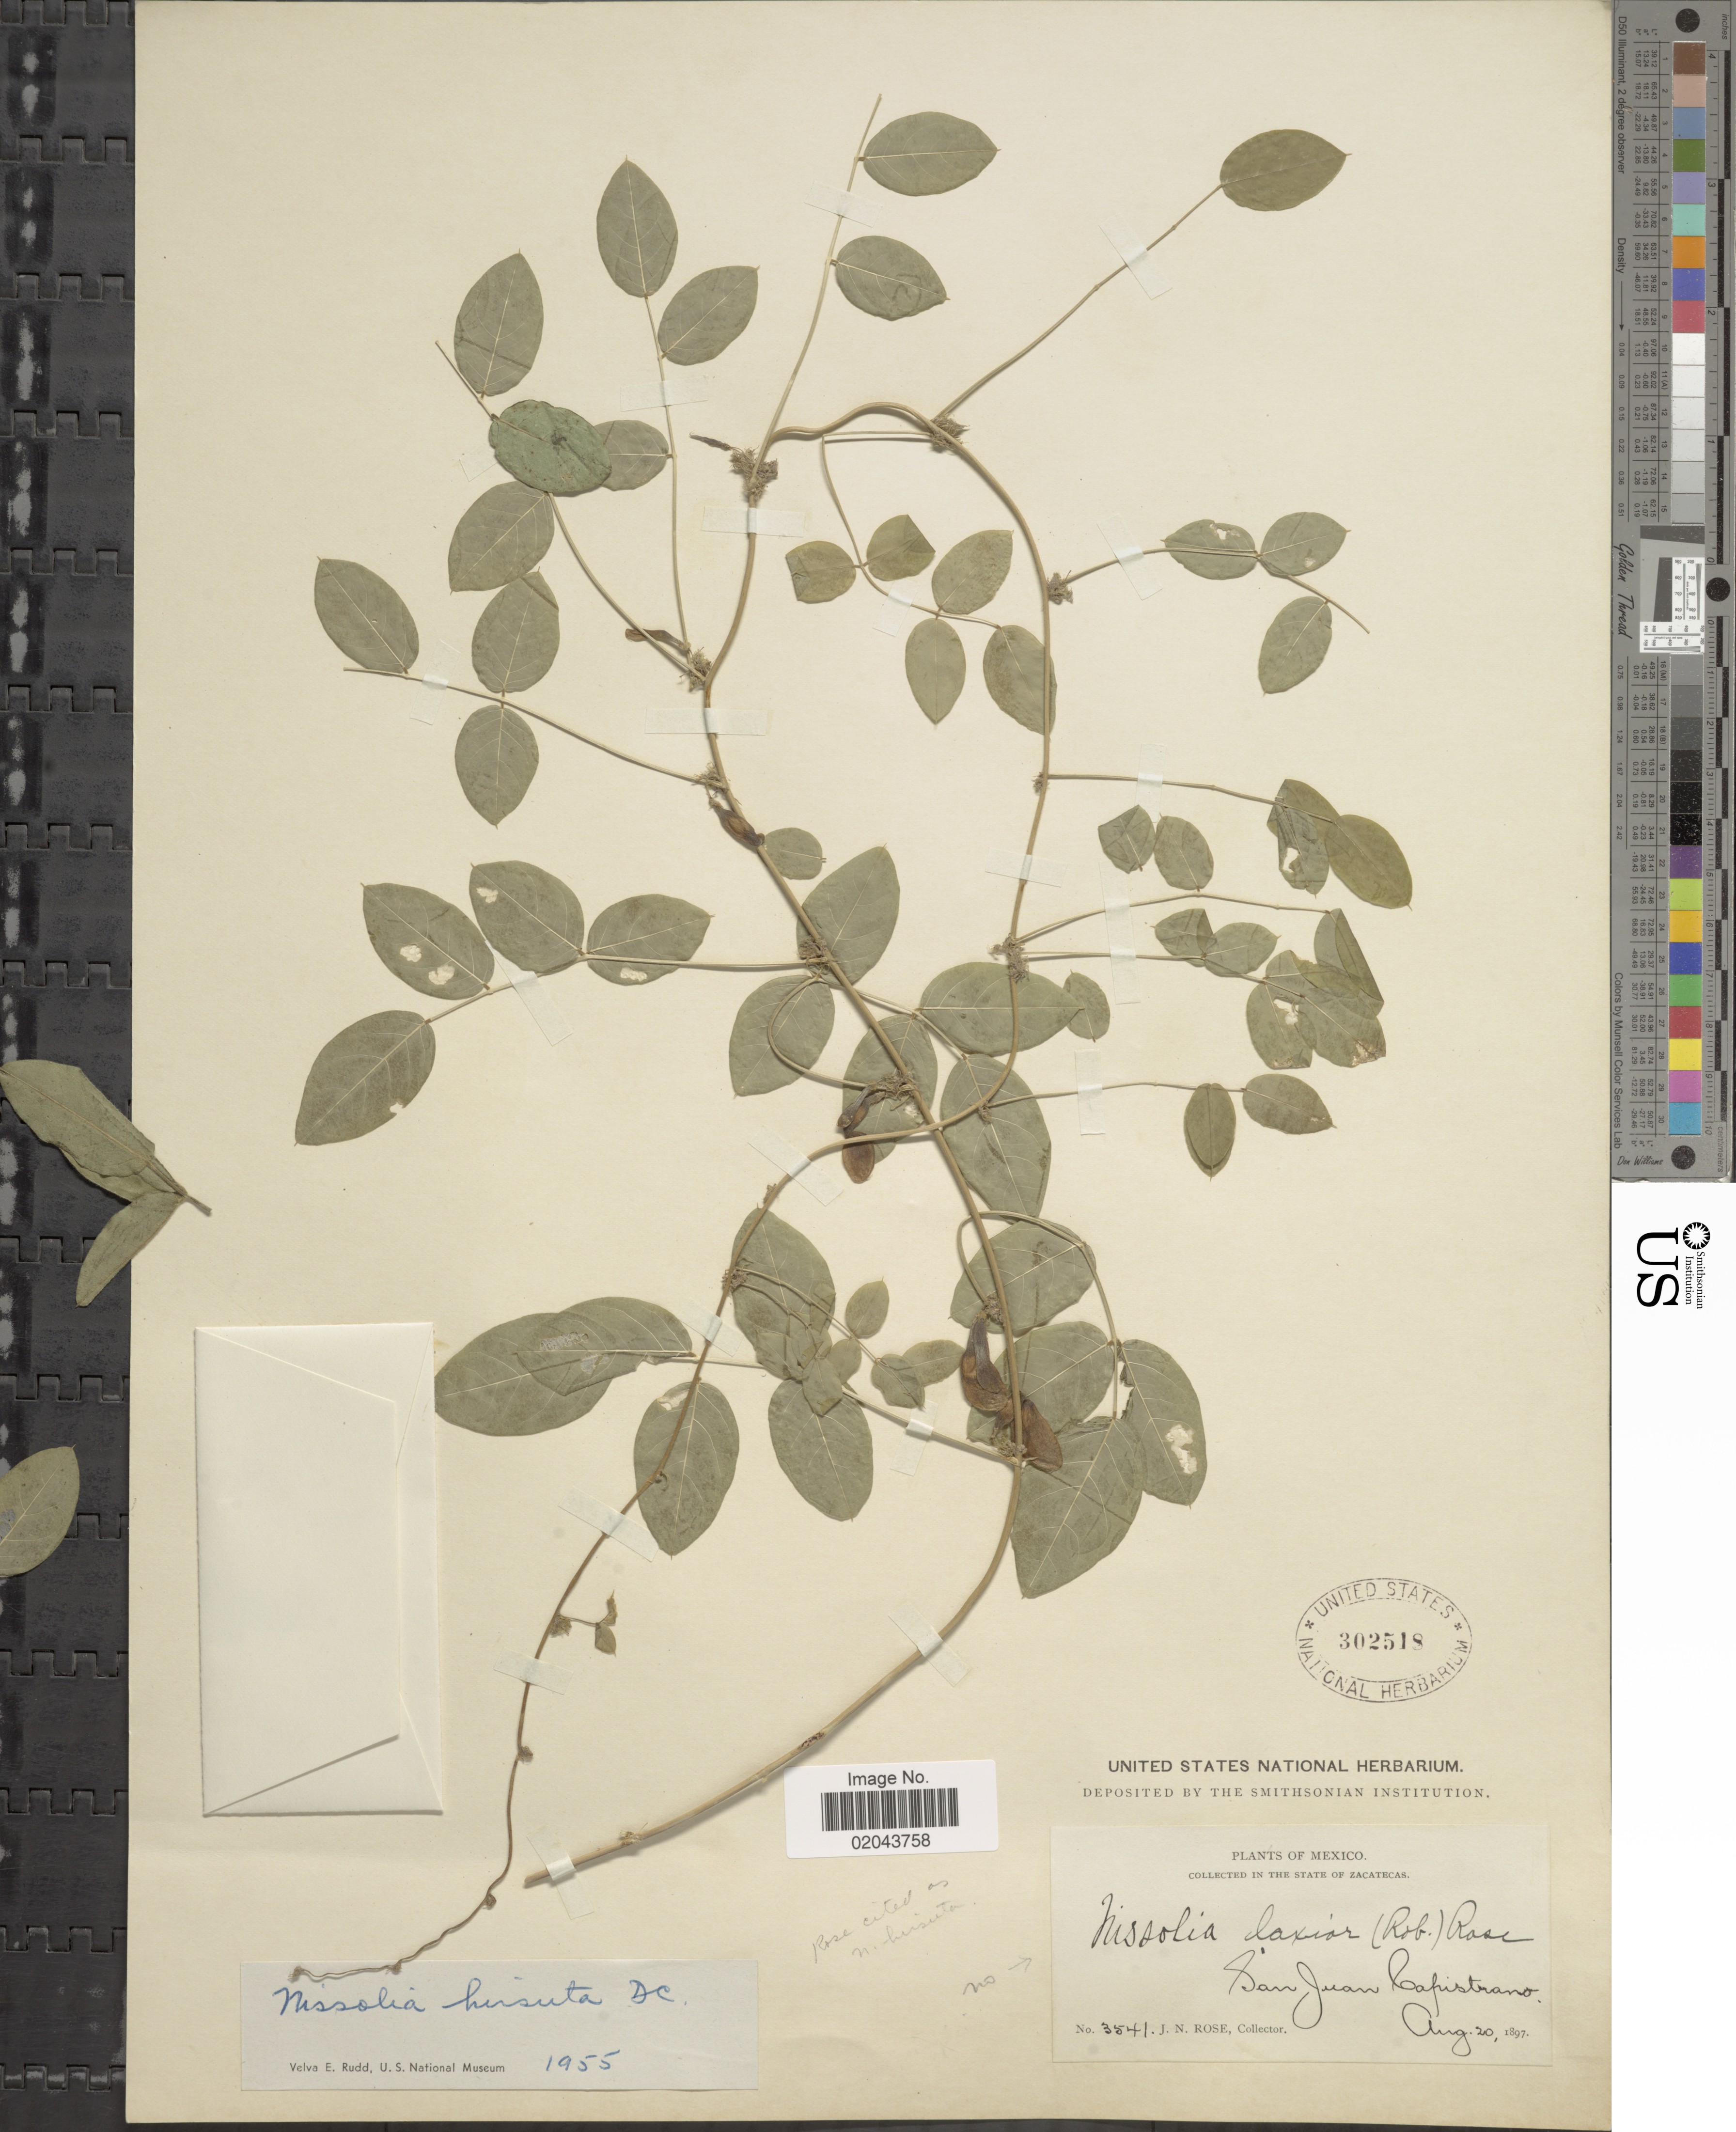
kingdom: Plantae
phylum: Tracheophyta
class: Magnoliopsida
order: Fabales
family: Fabaceae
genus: Nissolia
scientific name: Nissolia microptera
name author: Poir.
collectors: J. N. Rose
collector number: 3541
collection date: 1897-08-20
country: Mexico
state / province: Zacatecas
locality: San Juan Capistrano.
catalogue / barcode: US 302518